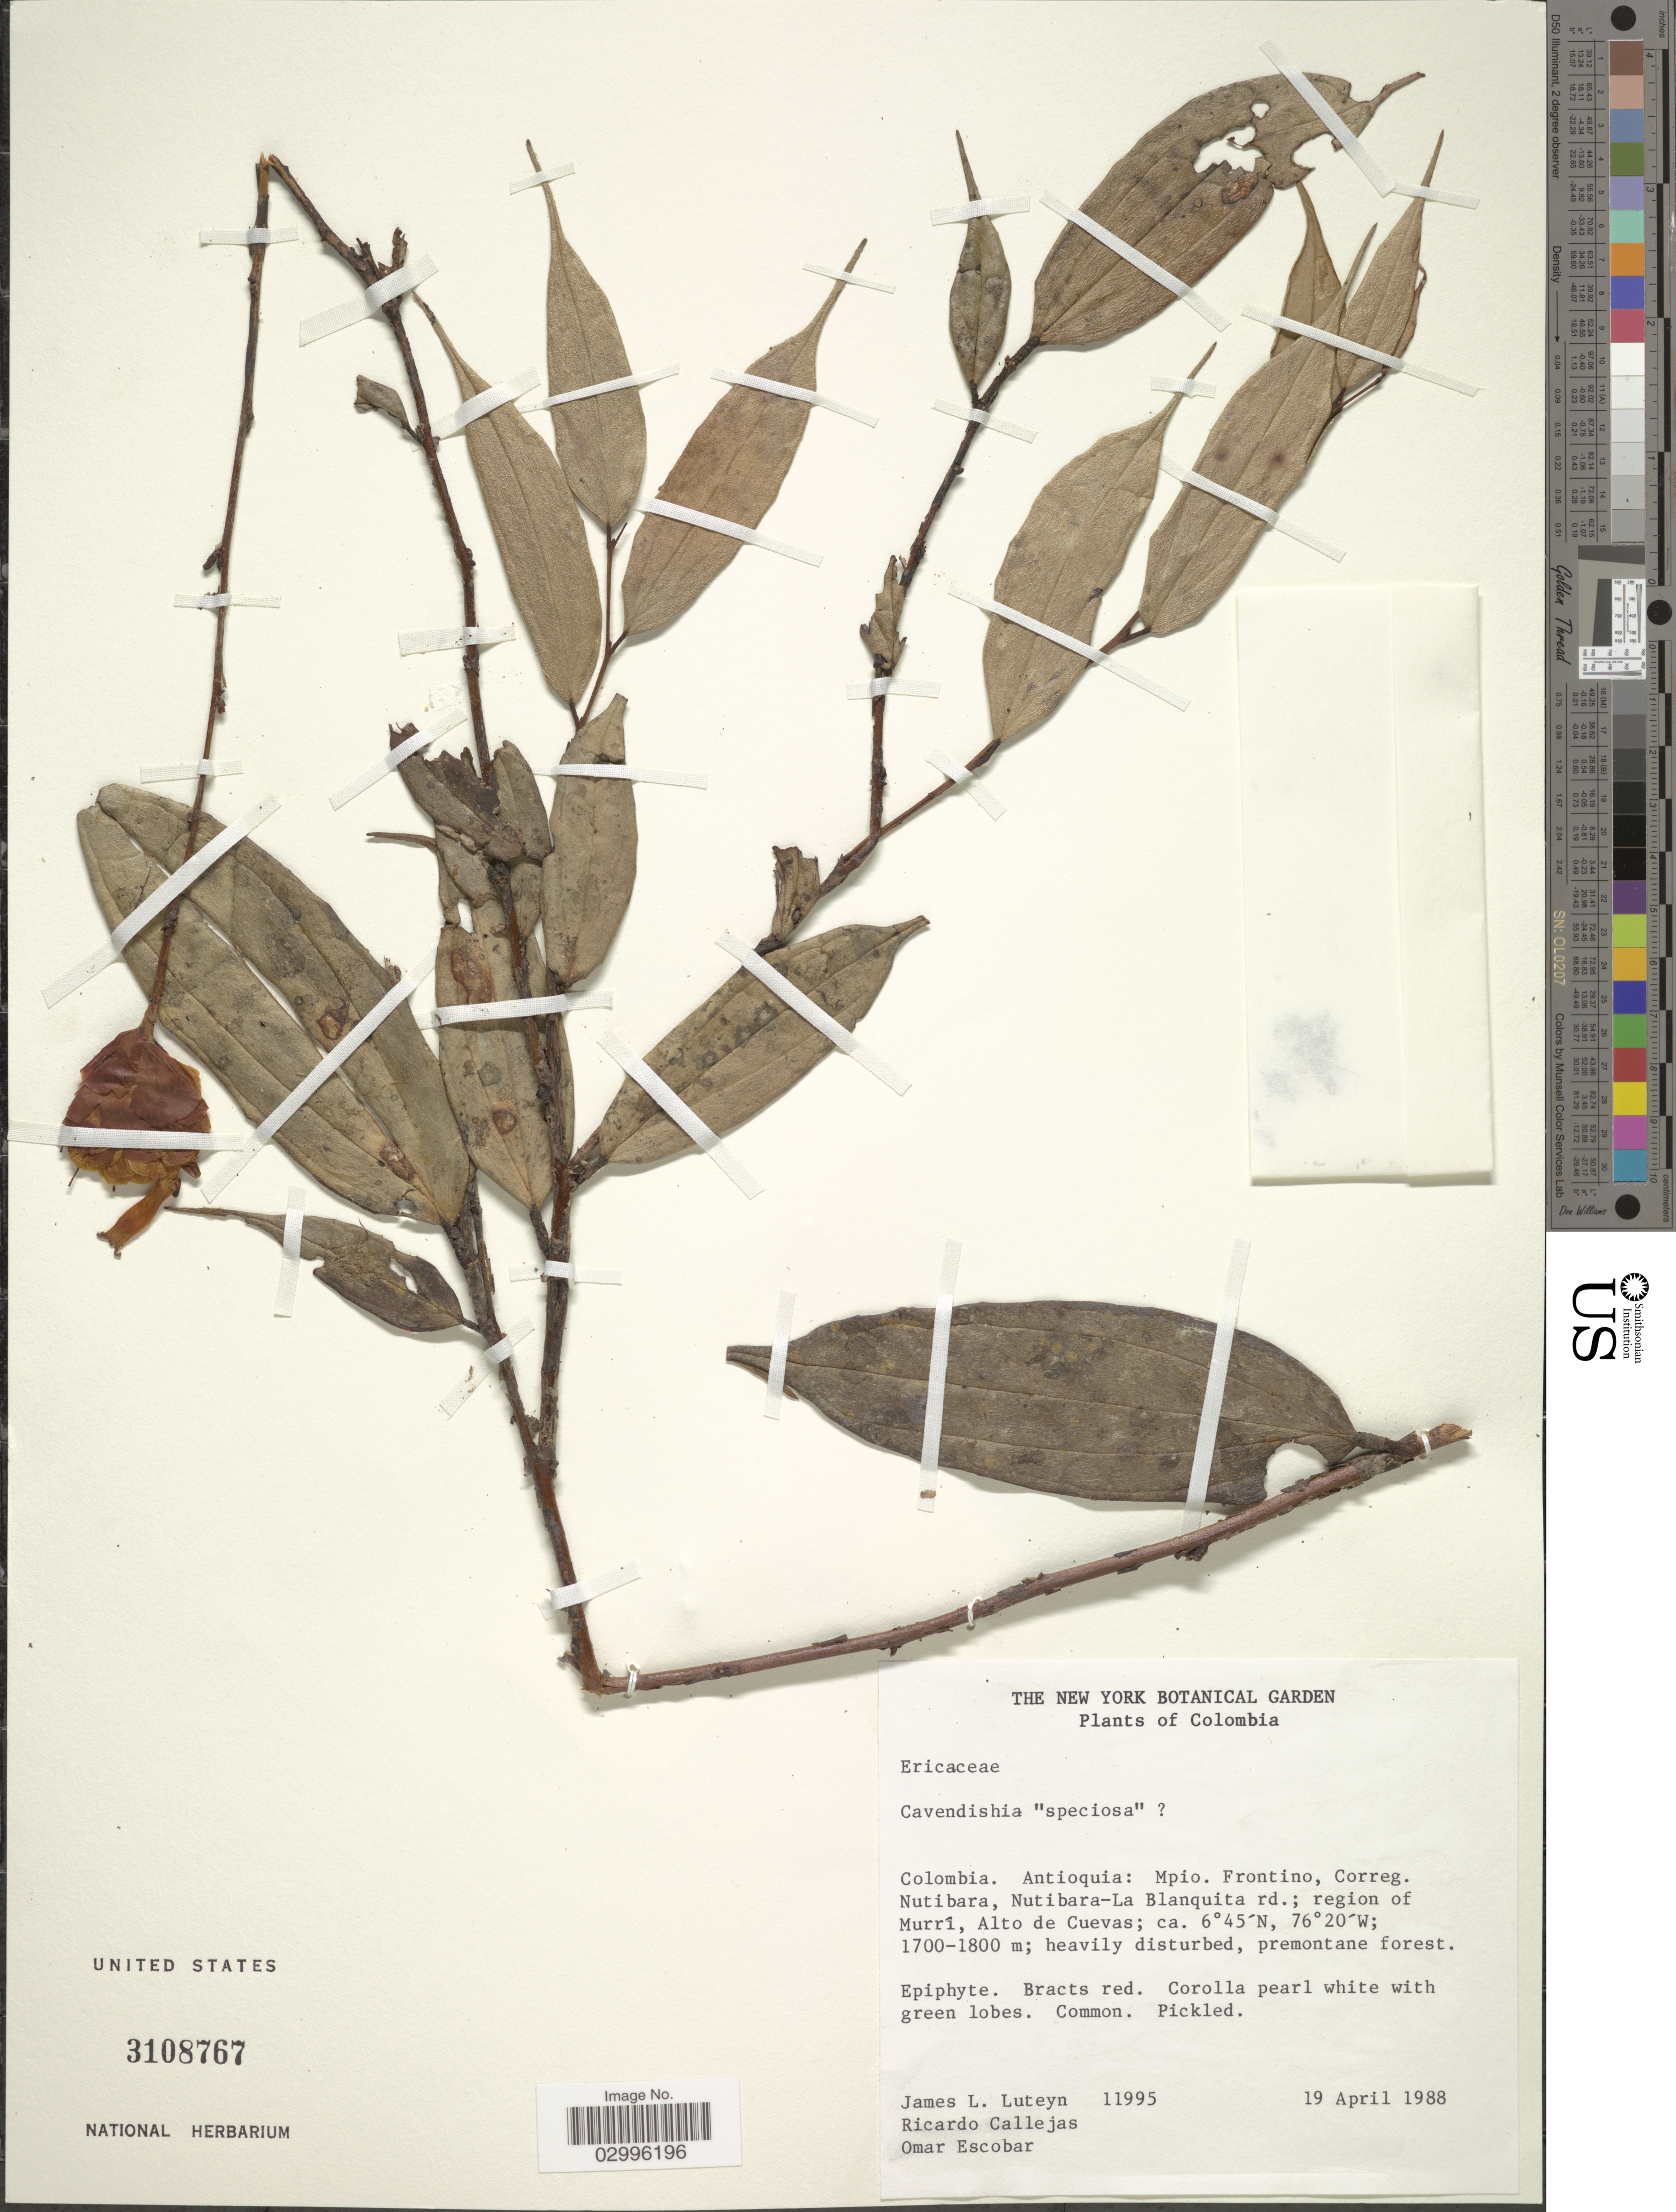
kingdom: Plantae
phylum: Tracheophyta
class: Magnoliopsida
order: Ericales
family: Ericaceae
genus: Cavendishia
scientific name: Cavendishia speciosa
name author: A.C. Sm.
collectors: J. L. Luteyn, R. Callejas & O. D. Escobar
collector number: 11995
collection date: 1988-04-19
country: Colombia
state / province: Antioquia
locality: Mpio. Frontino, Correg. Nutibara, Nutibara-La Blanquita rd.; region of Murrí, Alto de Cuevas.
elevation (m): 1700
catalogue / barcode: US 3108767